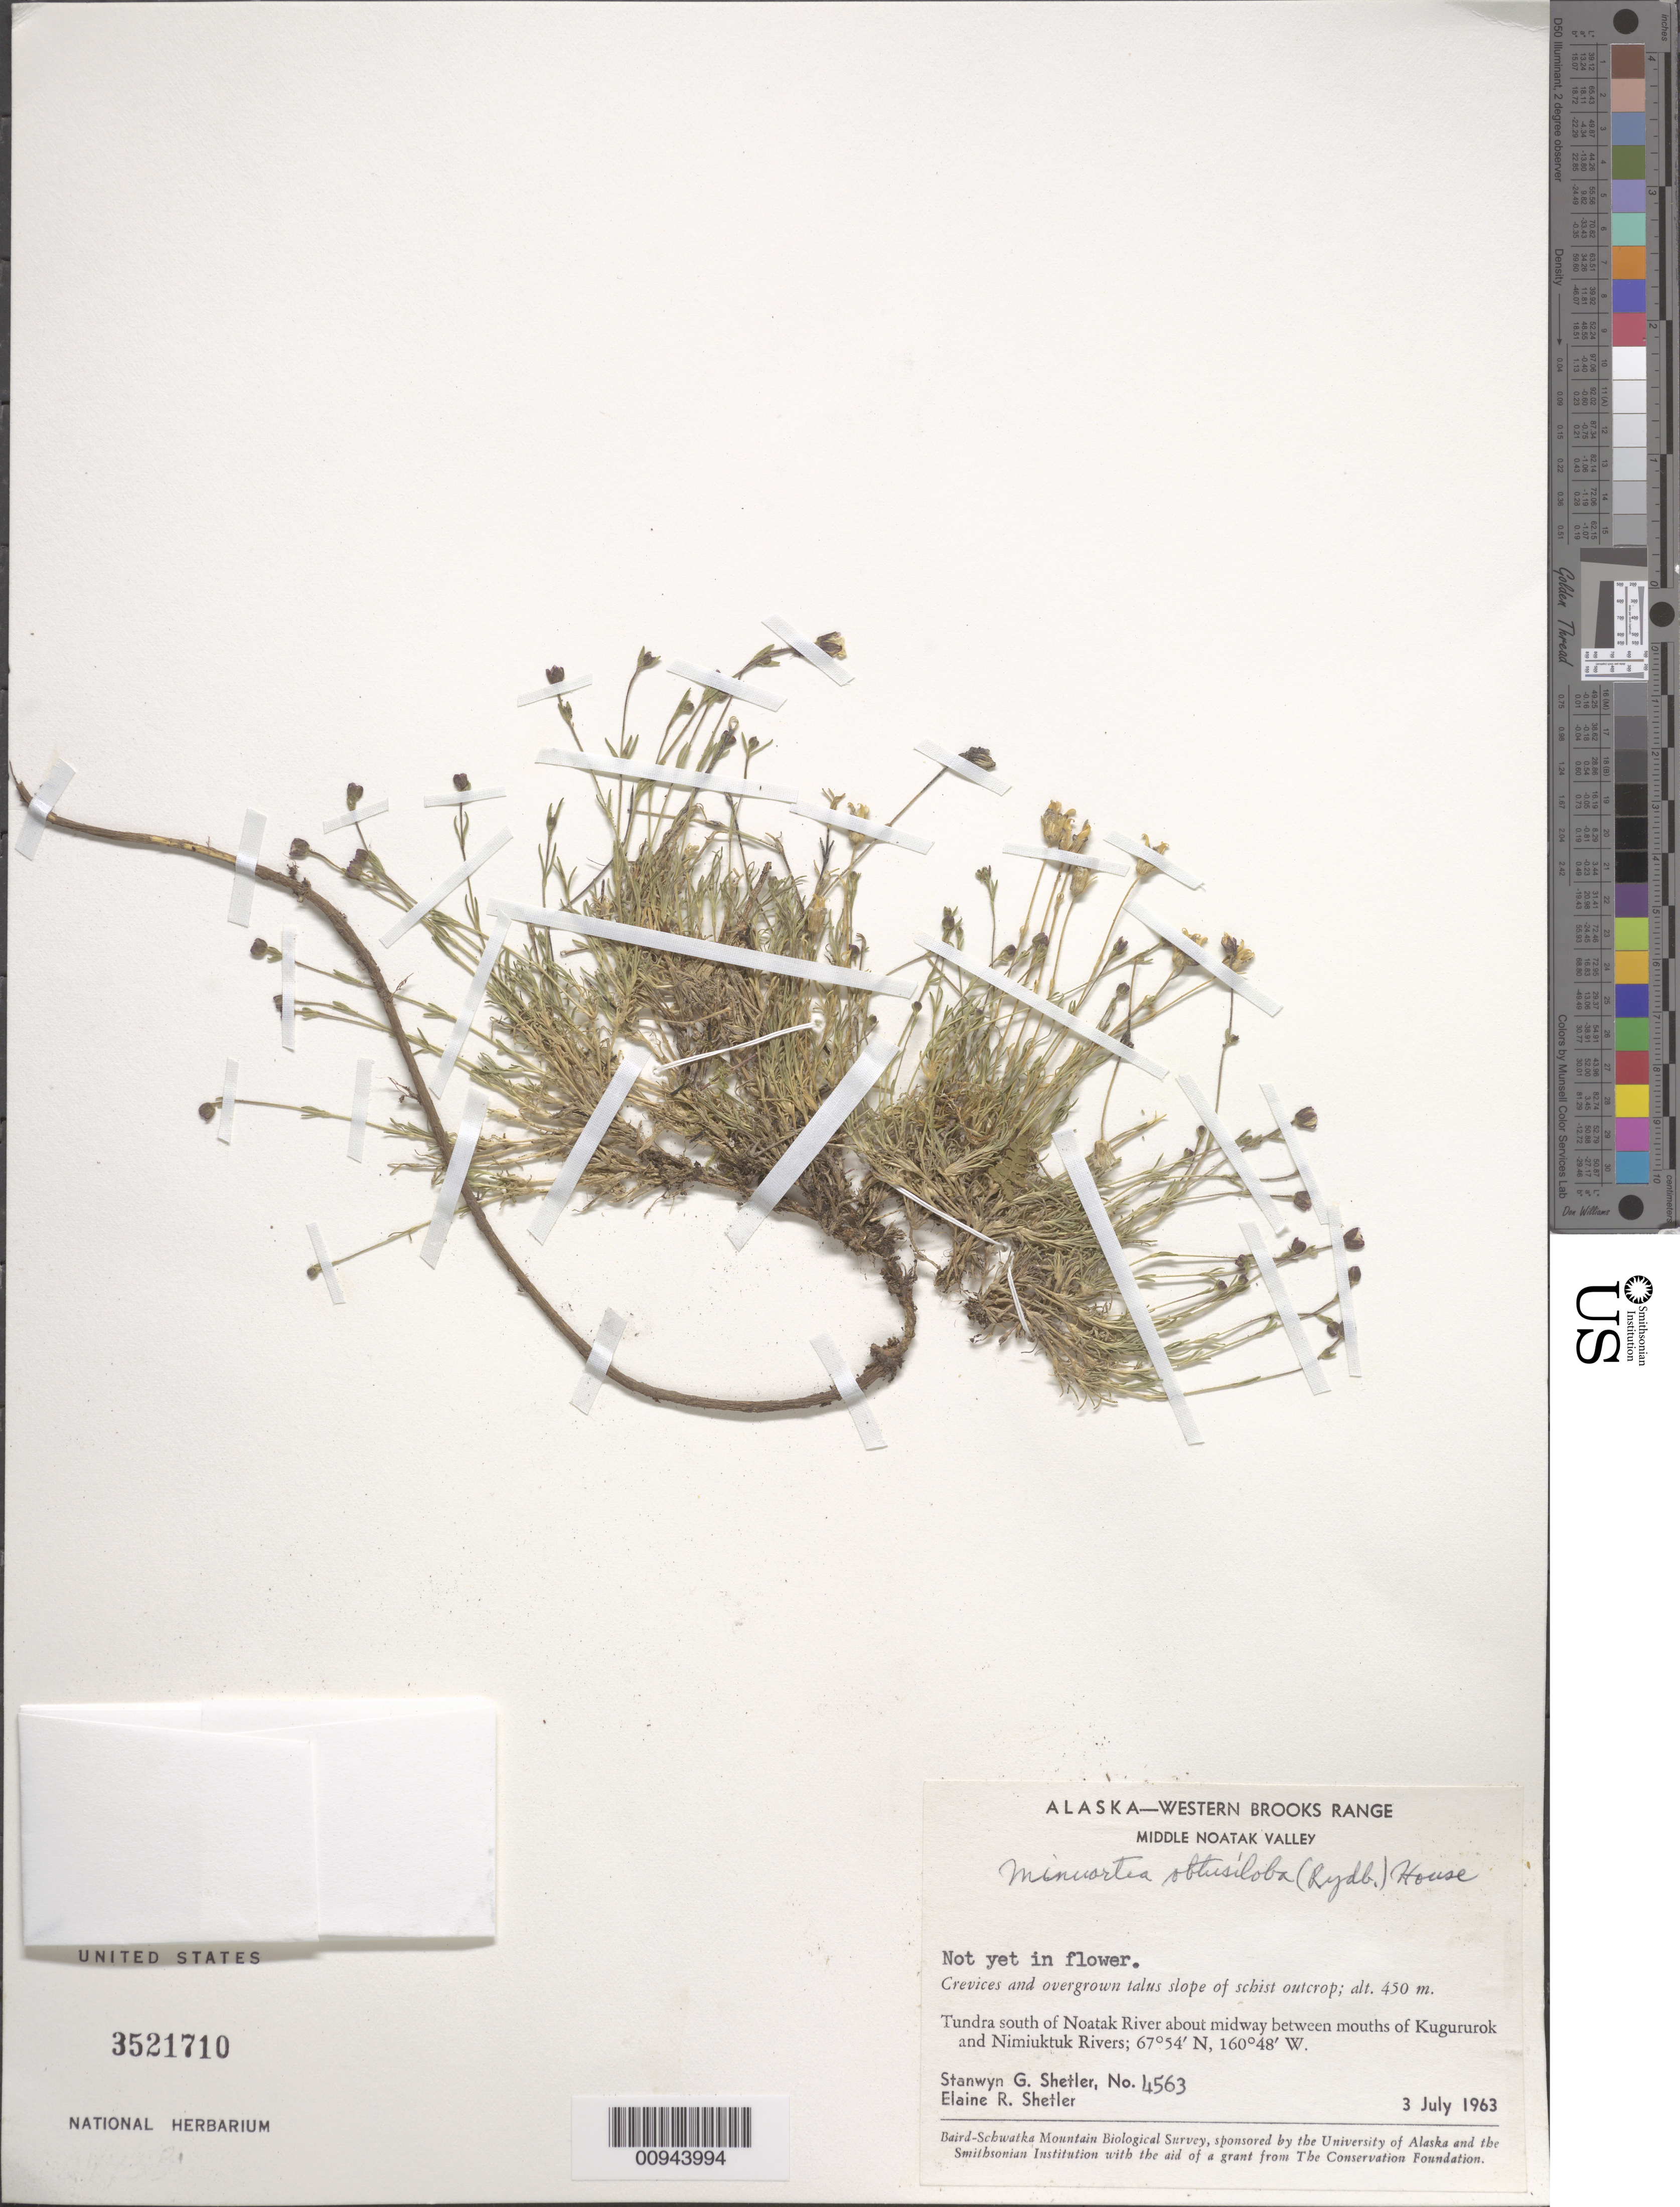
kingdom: Plantae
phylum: Tracheophyta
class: Magnoliopsida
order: Caryophyllales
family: Caryophyllaceae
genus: Cherleria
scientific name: Cherleria arctica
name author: (Steven ex Ser.) A.J. Moore & Dillenb.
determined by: Strong, M. T., (US), Smithsonian Institution - National Museum of Natural History (UNITED STATES)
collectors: S. Shetler & E. R. Shetler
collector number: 4563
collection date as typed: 03 Jul 1963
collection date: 1963-07-03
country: United States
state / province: Alaska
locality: S of Noatak River about midway between mouths of Kugururok and Nimiuktuk Rivers. Western Brooks Range, Middle Noatak Valley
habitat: Tundra. Crevices and overgrown talus slope of schist outcrop.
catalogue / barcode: US 3521710